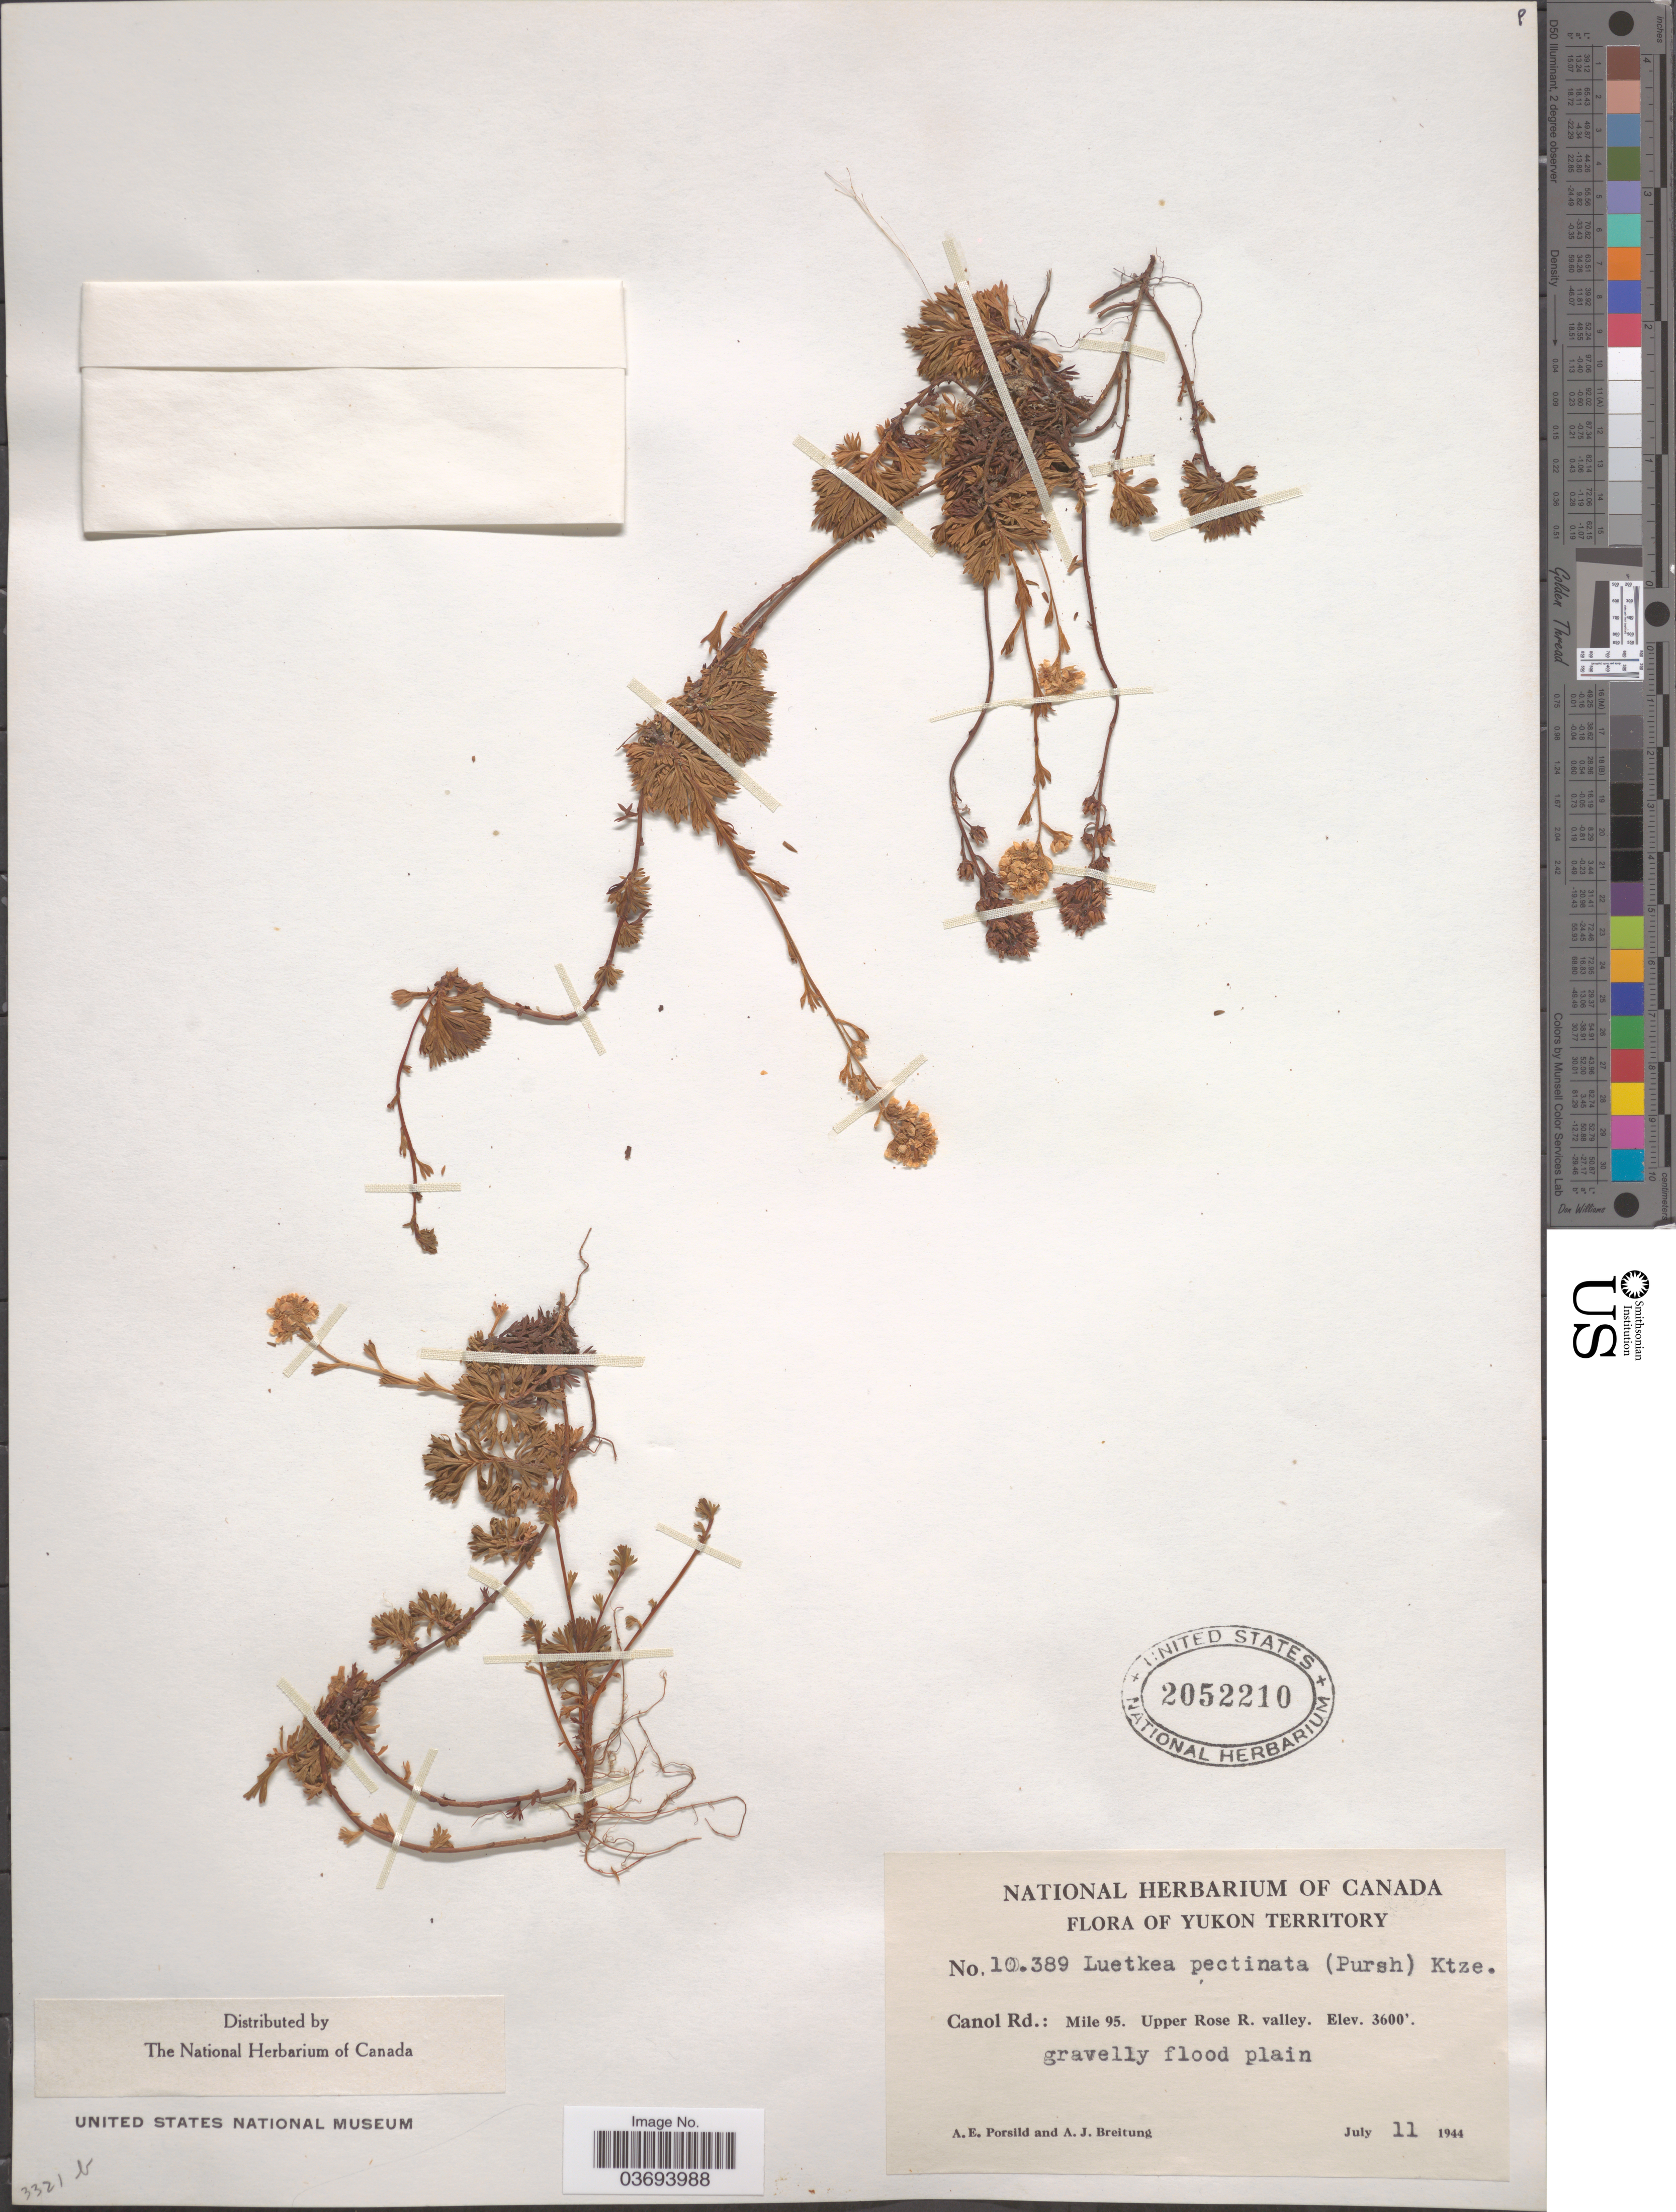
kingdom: Plantae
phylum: Tracheophyta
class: Magnoliopsida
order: Rosales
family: Rosaceae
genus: Luetkea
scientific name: Luetkea pectinata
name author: (Pursh) Kuntze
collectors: A. E. Porsild & A. Breitung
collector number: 10389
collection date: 1944-07-11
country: Canada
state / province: Yukon Territory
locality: Canol Rd.: Mile 95. Upper Rose R. Valley.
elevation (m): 1097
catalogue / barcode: US 2052210